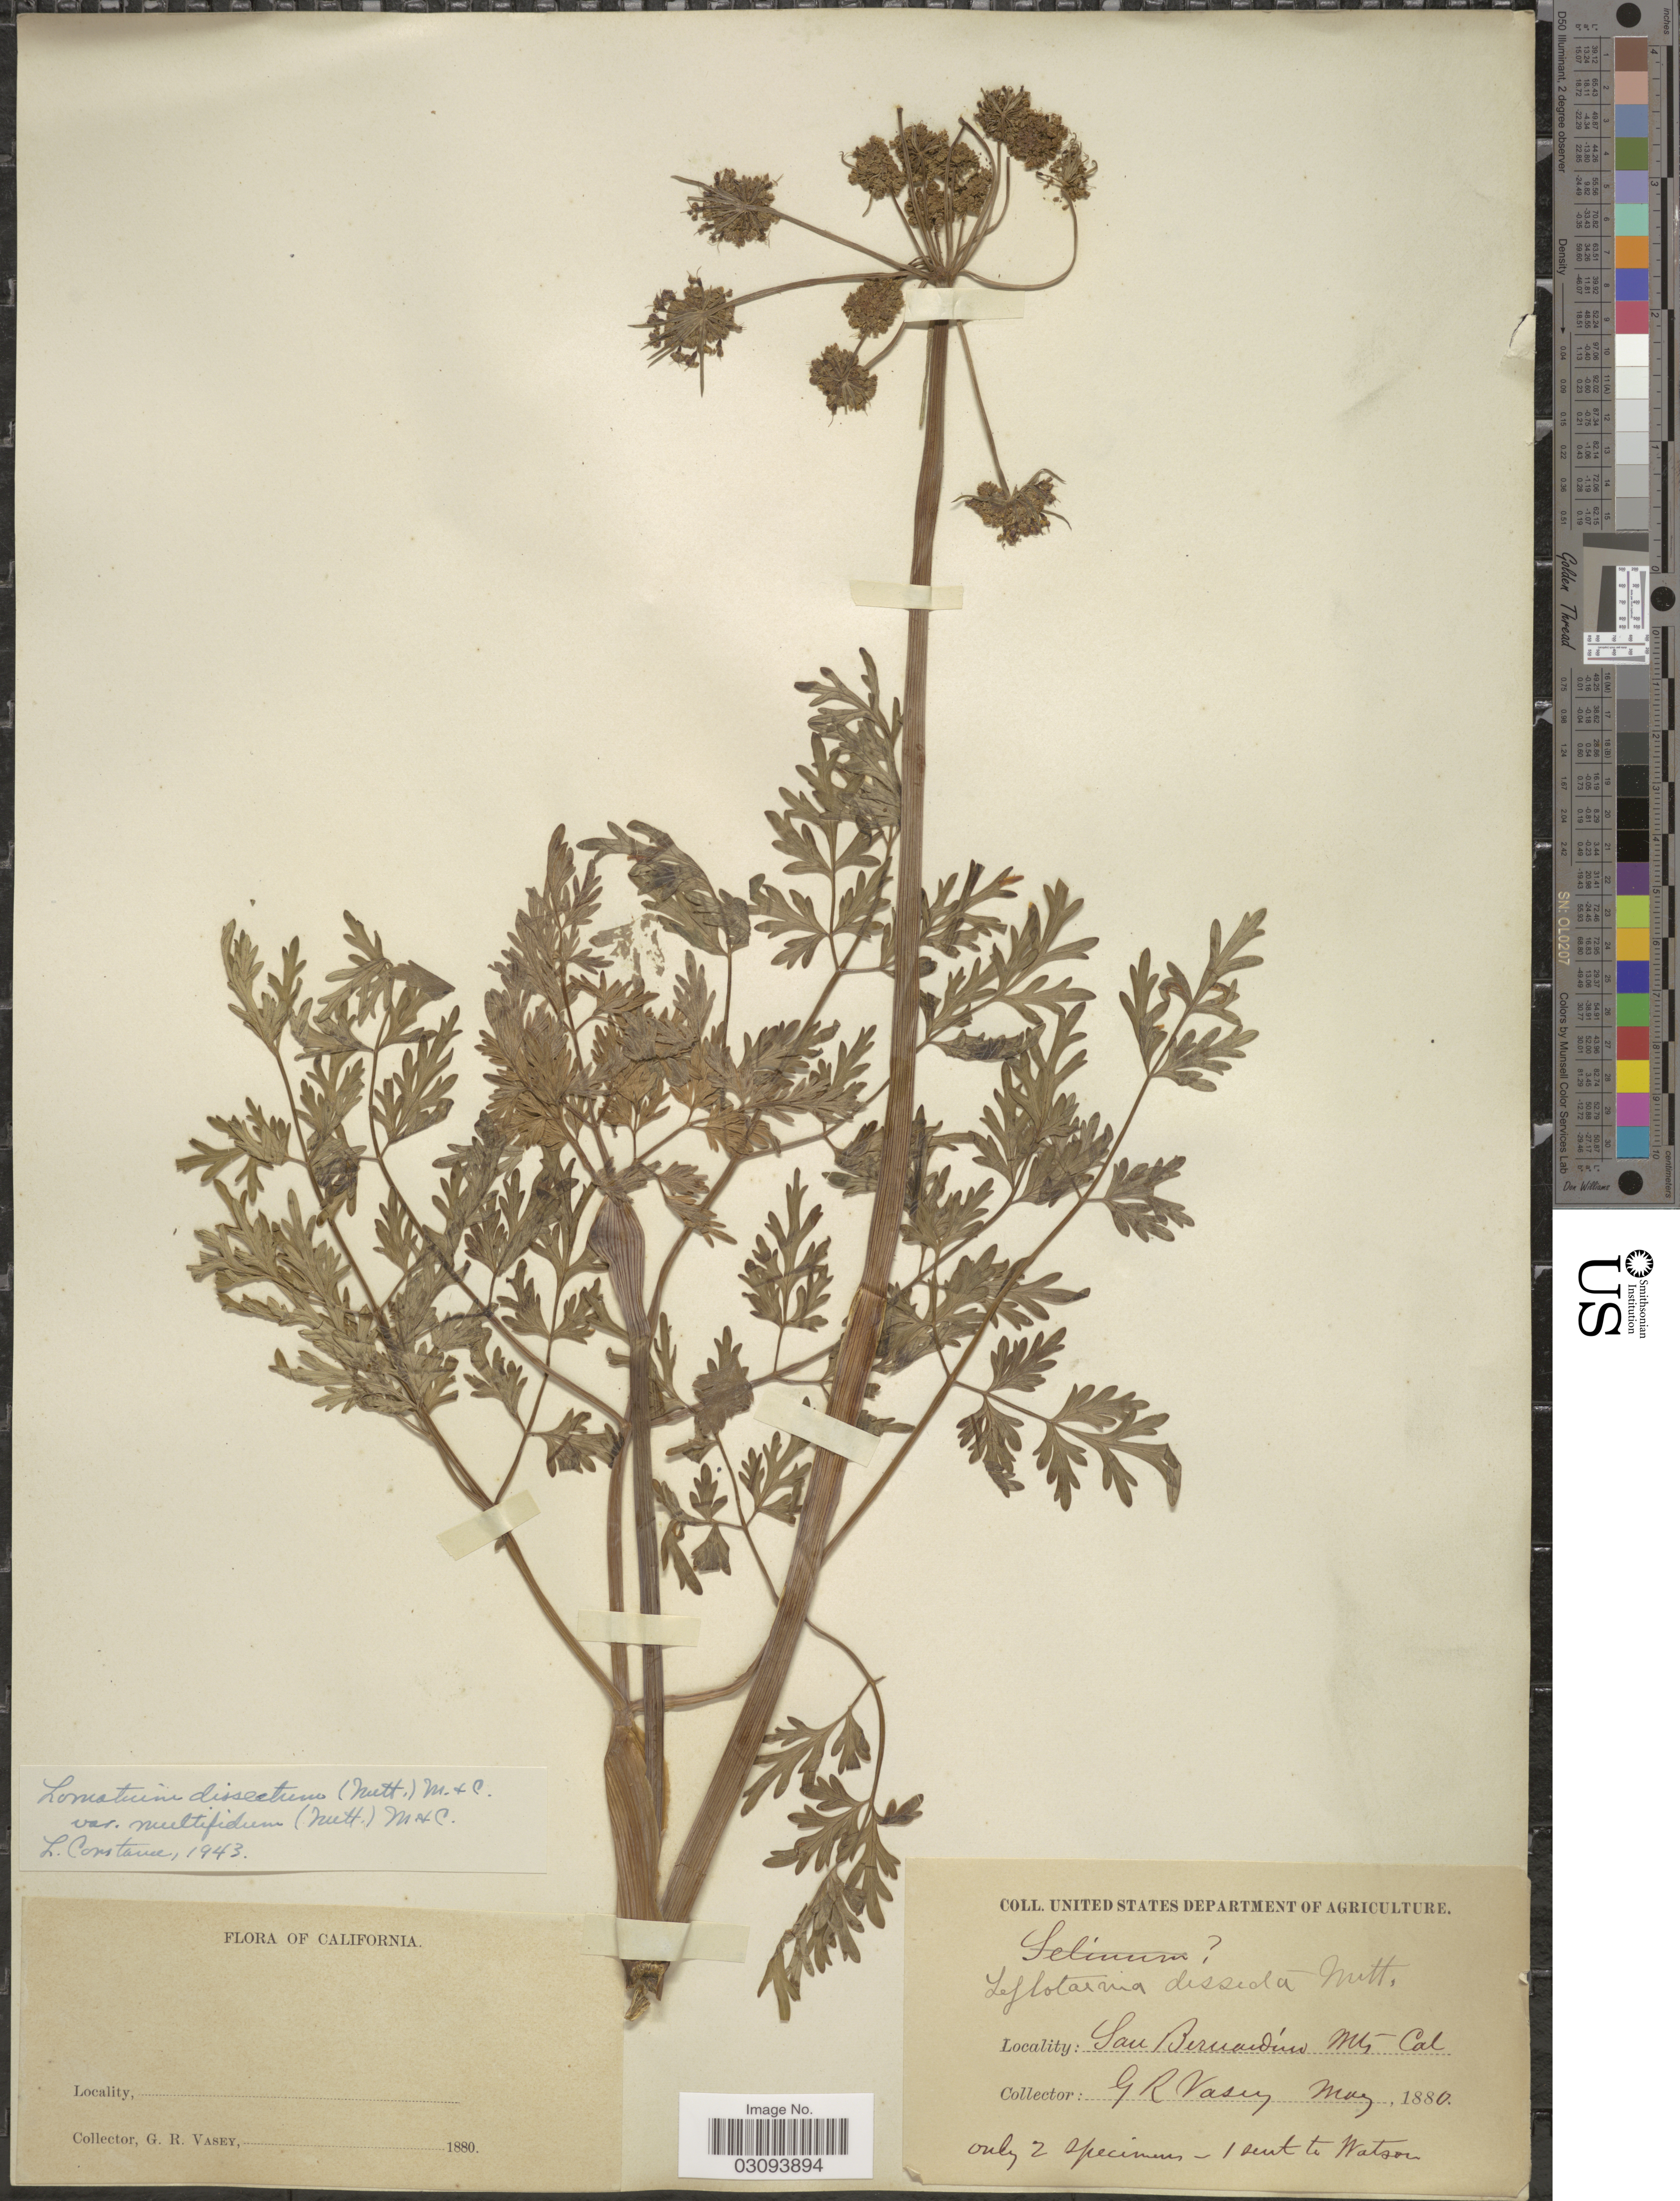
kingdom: Plantae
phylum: Tracheophyta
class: Magnoliopsida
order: Apiales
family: Apiaceae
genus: Lomatium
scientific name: Lomatium dissectum var. multifidum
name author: (Nutt.) Mathias & Constance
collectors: G. R. Vasey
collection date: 1880-05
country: United States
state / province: California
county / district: San Bernardino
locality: San Bernardino Mts.